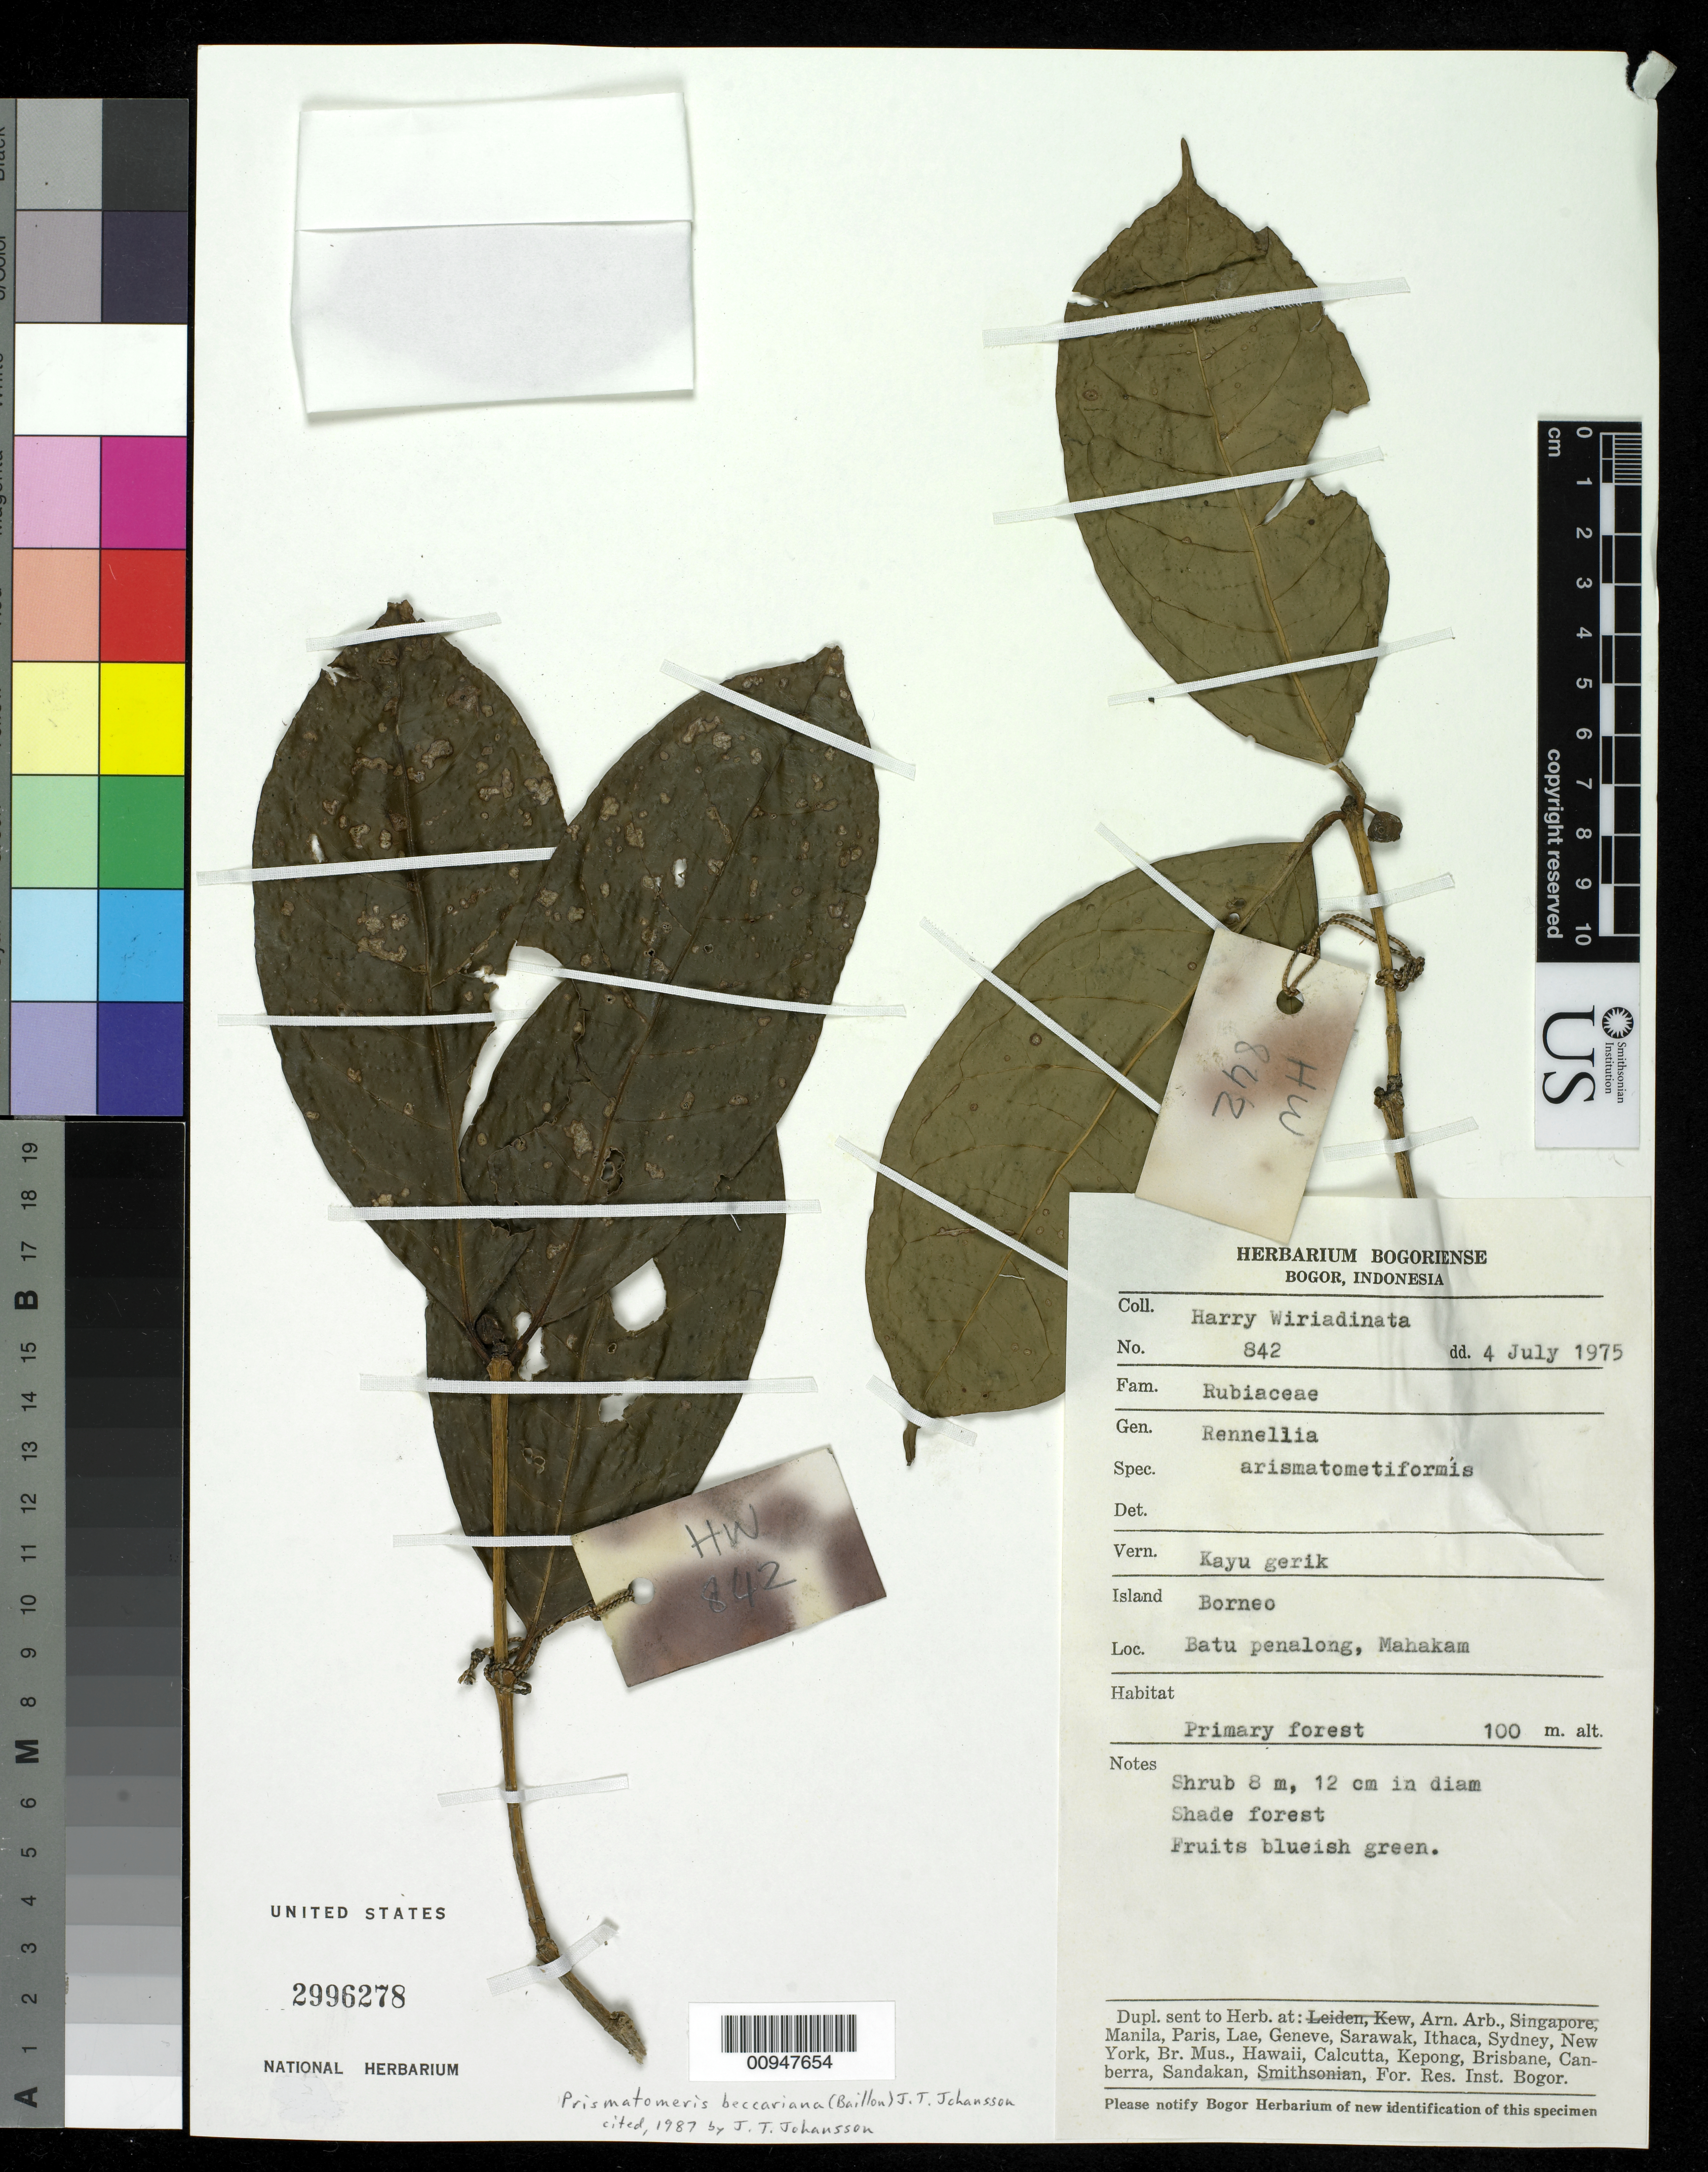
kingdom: Plantae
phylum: Tracheophyta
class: Magnoliopsida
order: Gentianales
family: Rubiaceae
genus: Prismatomeris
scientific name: Prismatomeris beccariana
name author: (Baill. ex K. Schum.) J.T. Johanss.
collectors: H. Wiriadinata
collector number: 842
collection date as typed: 04 Jul 1975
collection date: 1975-07-04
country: Indonesia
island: Borneo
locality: Batu penalong, Mahakam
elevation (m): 100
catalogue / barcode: US 2996278